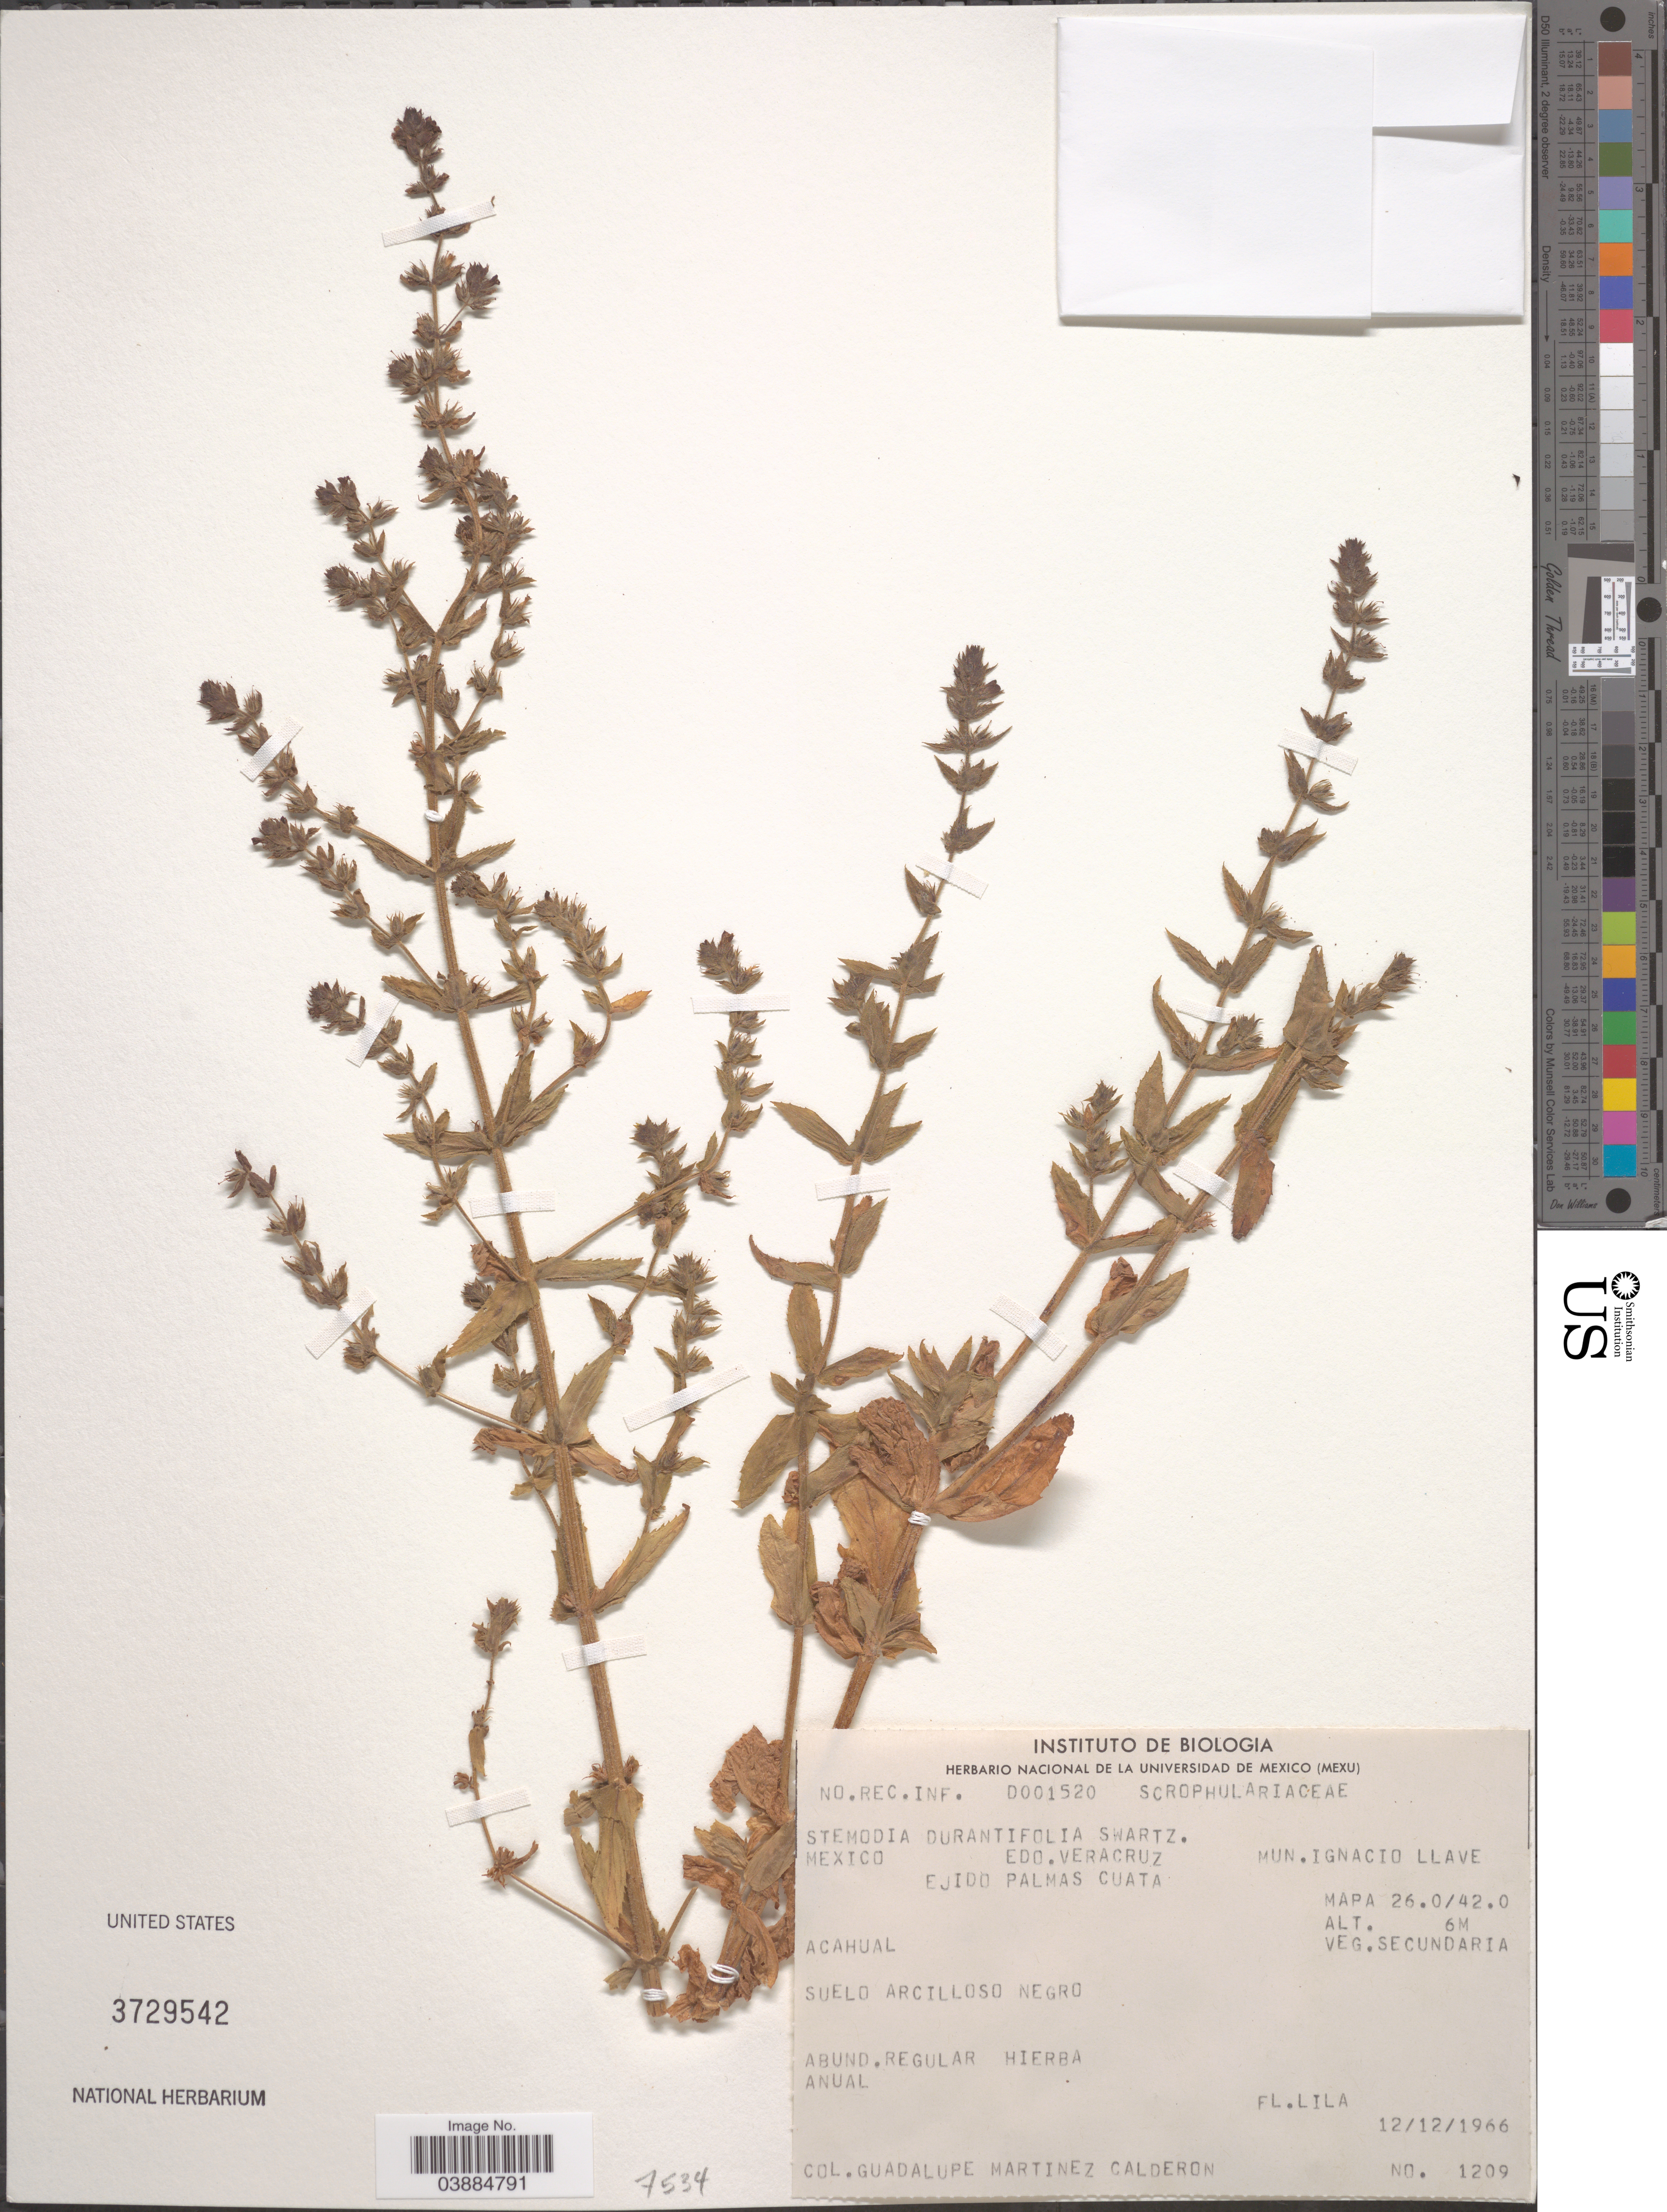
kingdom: Plantae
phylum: Tracheophyta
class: Magnoliopsida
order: Lamiales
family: Plantaginaceae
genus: Stemodia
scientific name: Stemodia durantifolia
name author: (L.) Sw.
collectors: G. Martinez-C.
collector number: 1209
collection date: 1966-12-12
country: Mexico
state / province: Veracruz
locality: Edo. Veracruz. Mun. Ignacio Llave. Ejido Palmas Cuata. Acahual. Suelo Arcilloso Negro.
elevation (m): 6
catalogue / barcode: US 3729542